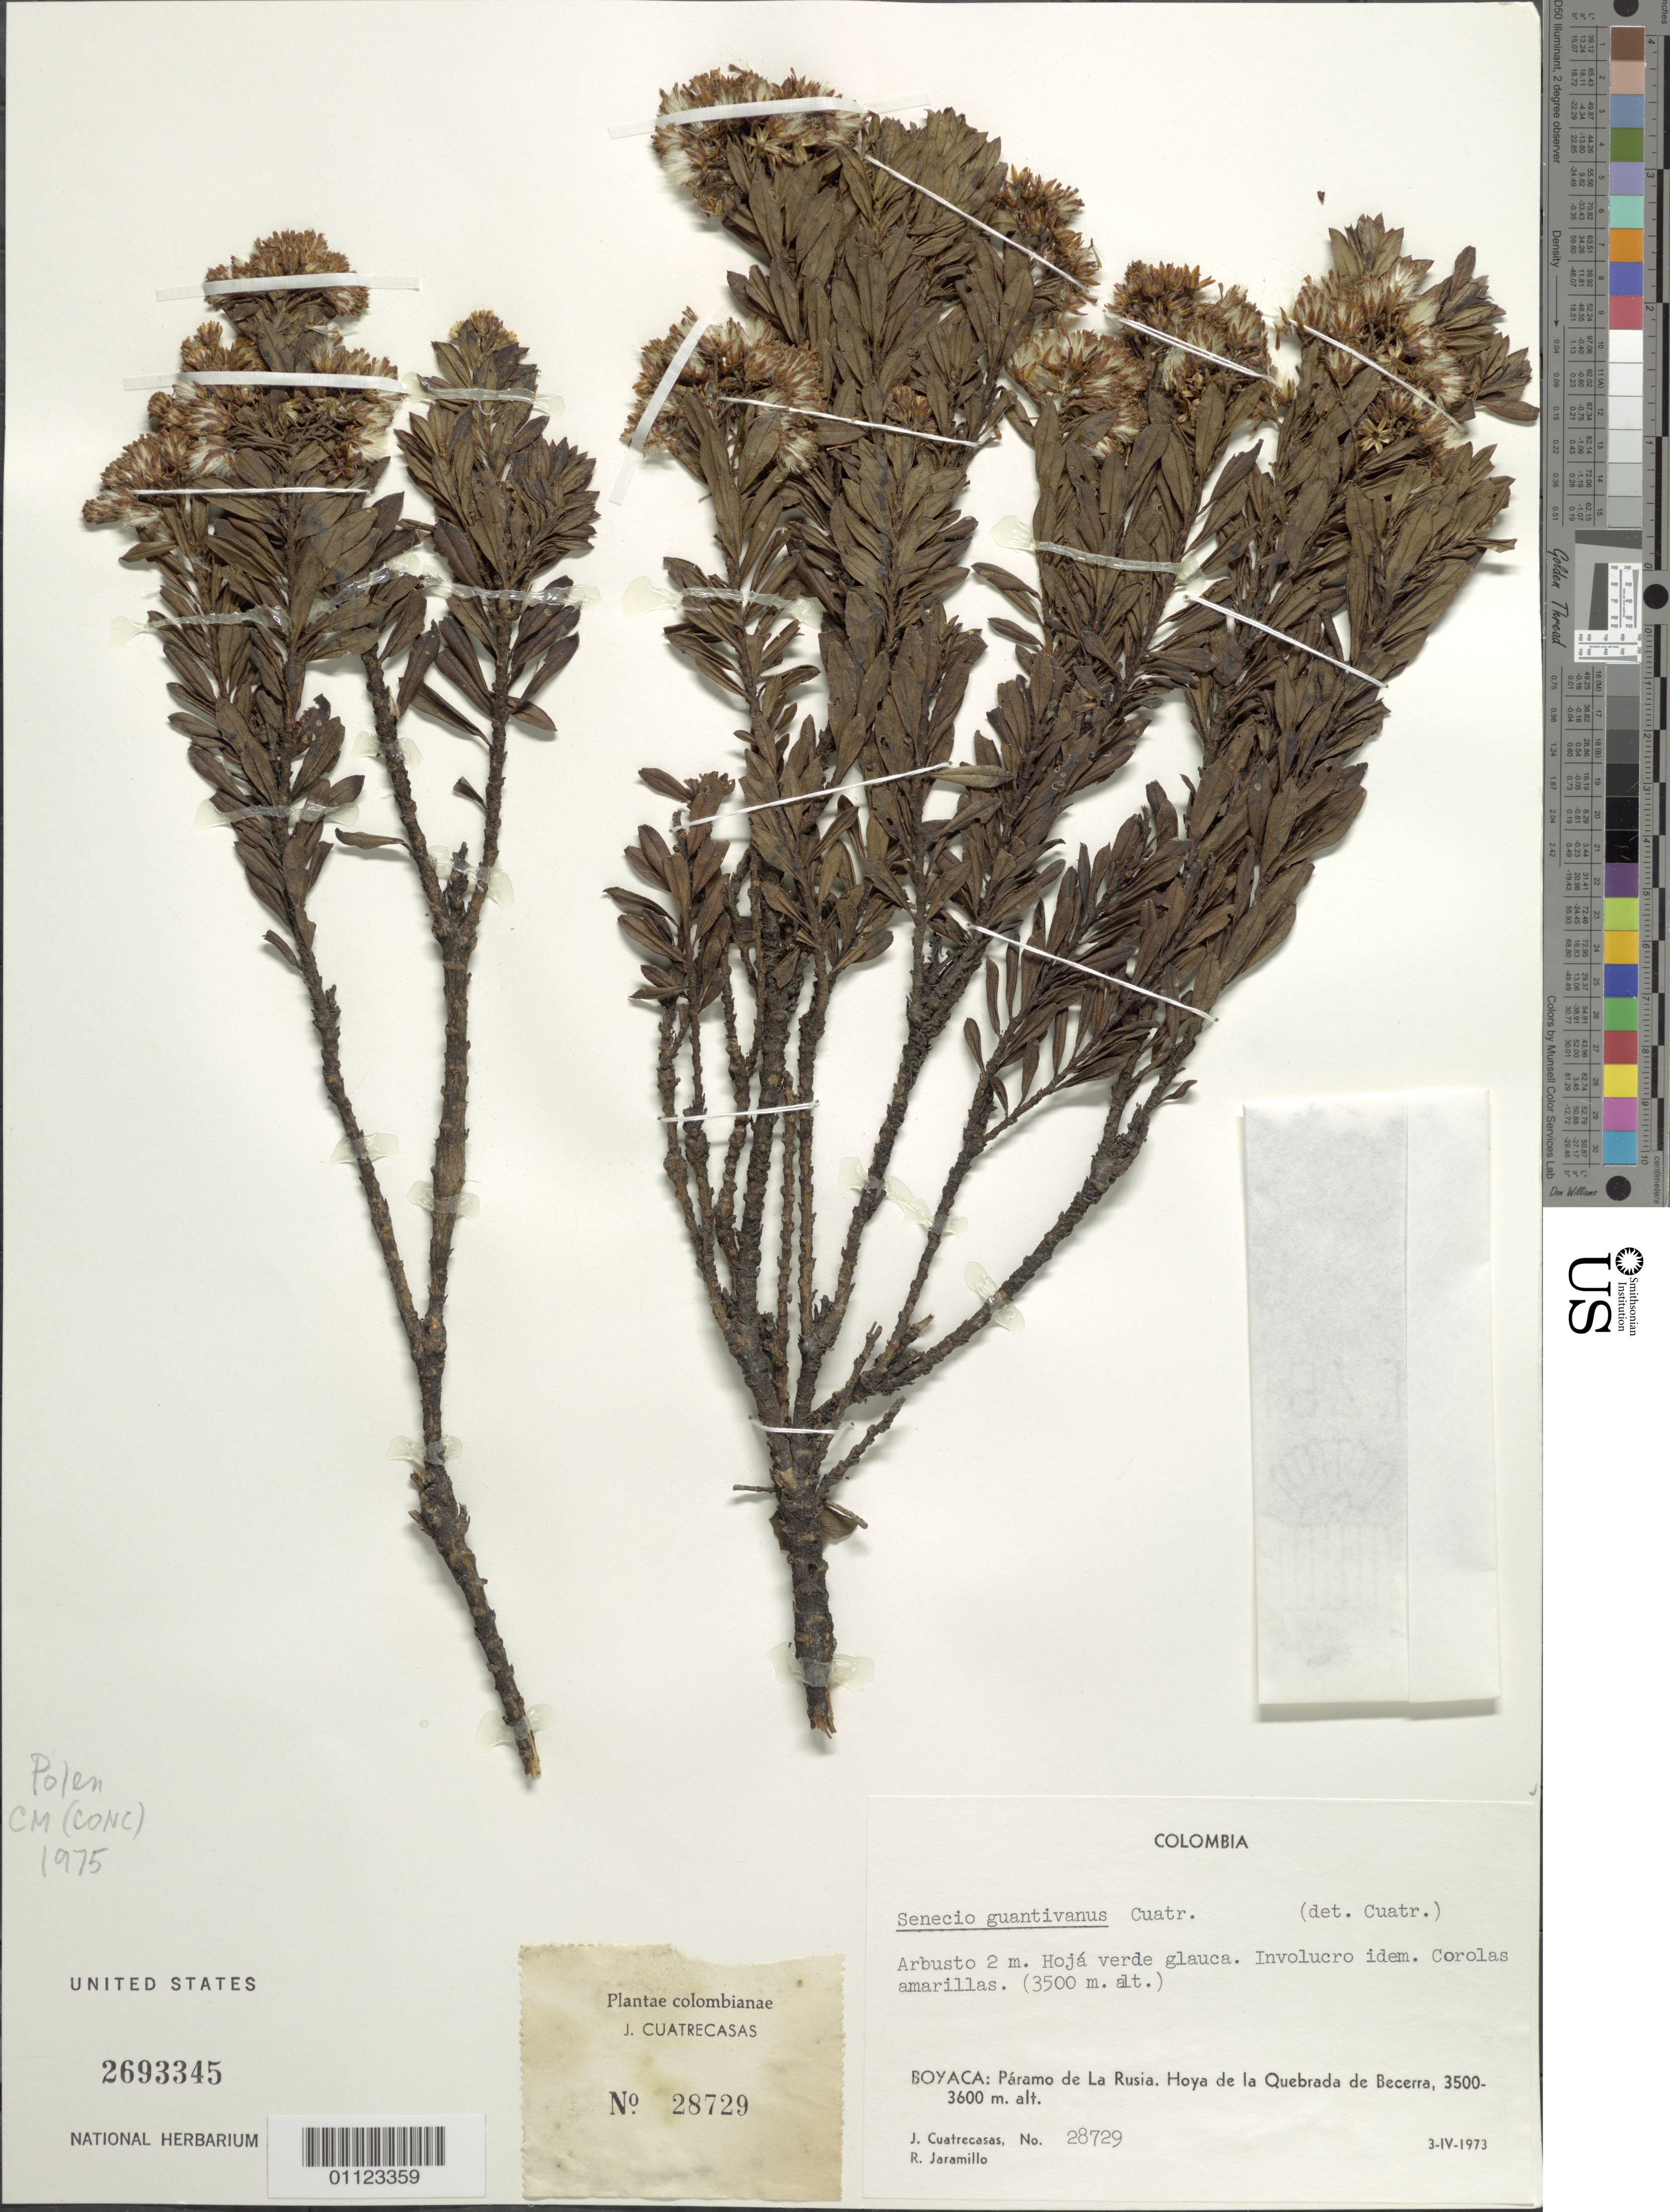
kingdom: Plantae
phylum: Tracheophyta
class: Magnoliopsida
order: Asterales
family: Asteraceae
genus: Pentacalia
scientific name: Pentacalia pulchella subsp. guantivana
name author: (Cuatrec.) Cuatrec.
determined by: Cuatrecasas, J.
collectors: J. Cuatrecasas & R. Jaramillo M.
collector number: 28729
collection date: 1973-04-03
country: Colombia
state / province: Boyacá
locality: Páramo de La Rusia. Hoya de la Quebrada de Becerra.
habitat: Paramo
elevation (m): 3500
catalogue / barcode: US 2693345